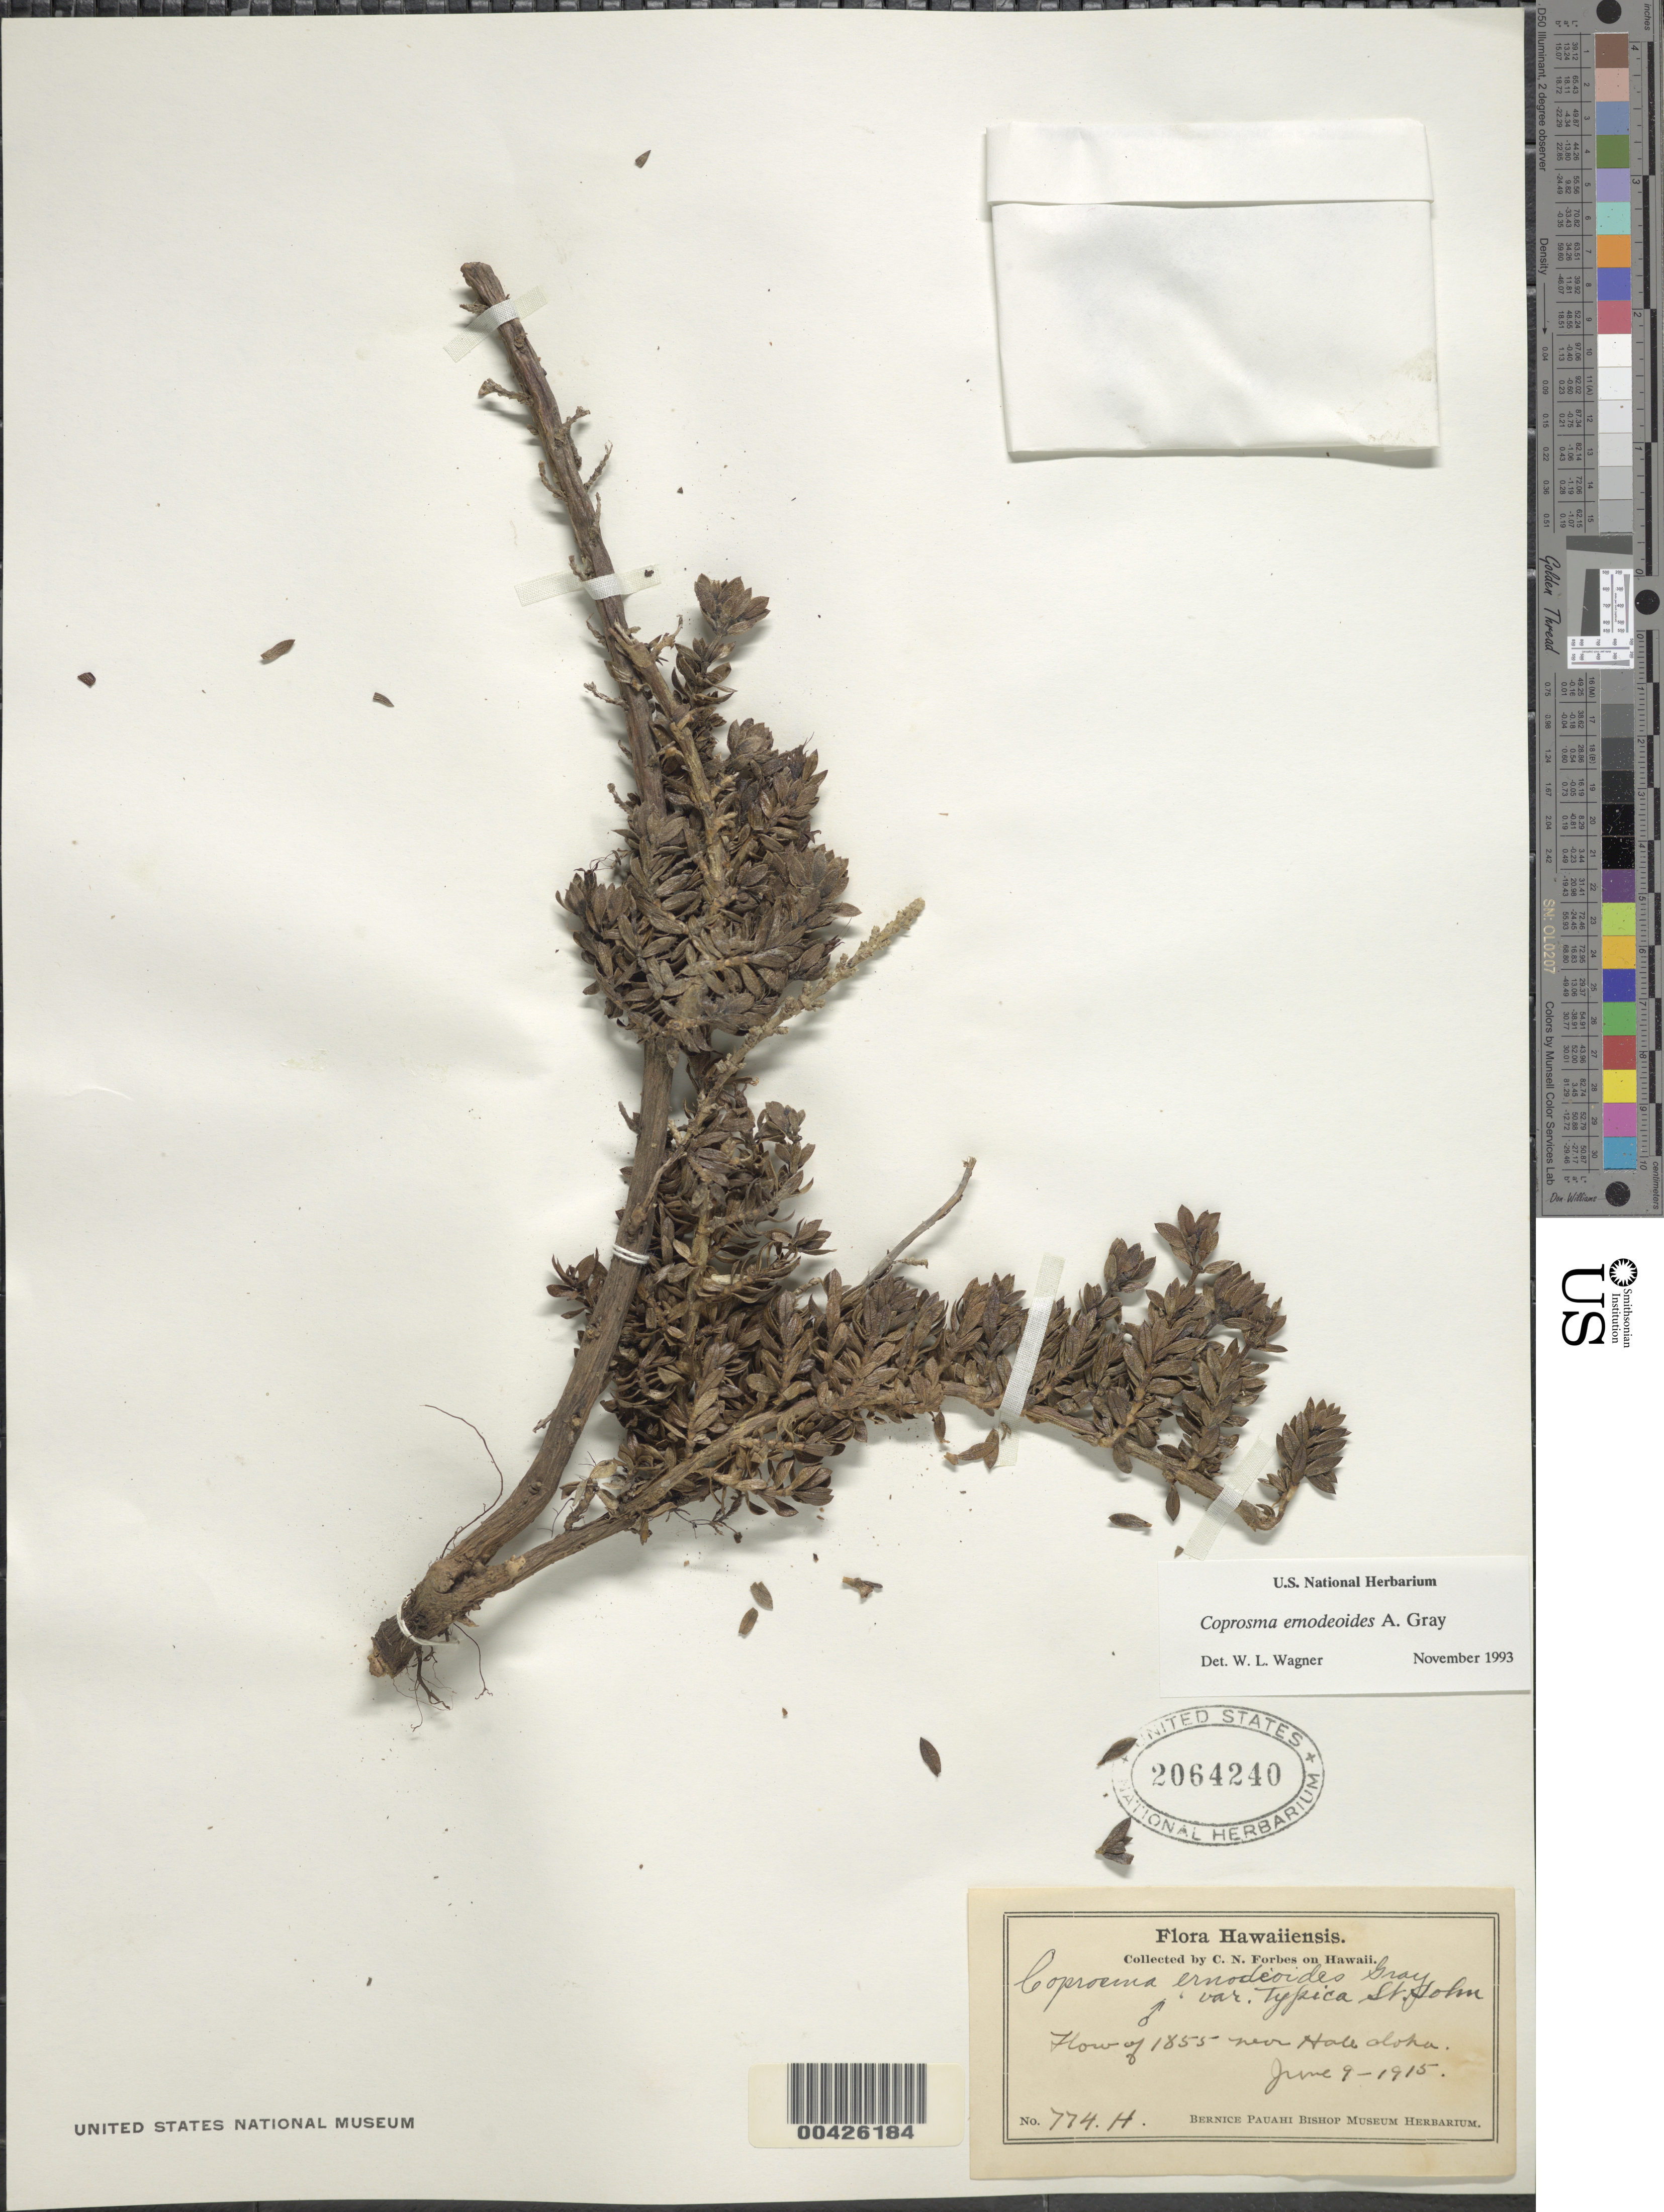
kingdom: Plantae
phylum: Tracheophyta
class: Magnoliopsida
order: Gentianales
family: Rubiaceae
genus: Coprosma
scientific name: Coprosma ernodeoides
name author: A. Gray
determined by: Wagner, W. L., (BOT), Smithsonian Institution - National Museum of Natural History (UNITED STATES)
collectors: C. N. Forbes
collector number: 774.H.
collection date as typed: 9 Jun 1915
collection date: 1915-06-09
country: United States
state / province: Hawaii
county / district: Hawaii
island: Hawaii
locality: Flow of 1855 near Hale aloha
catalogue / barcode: US 2064240